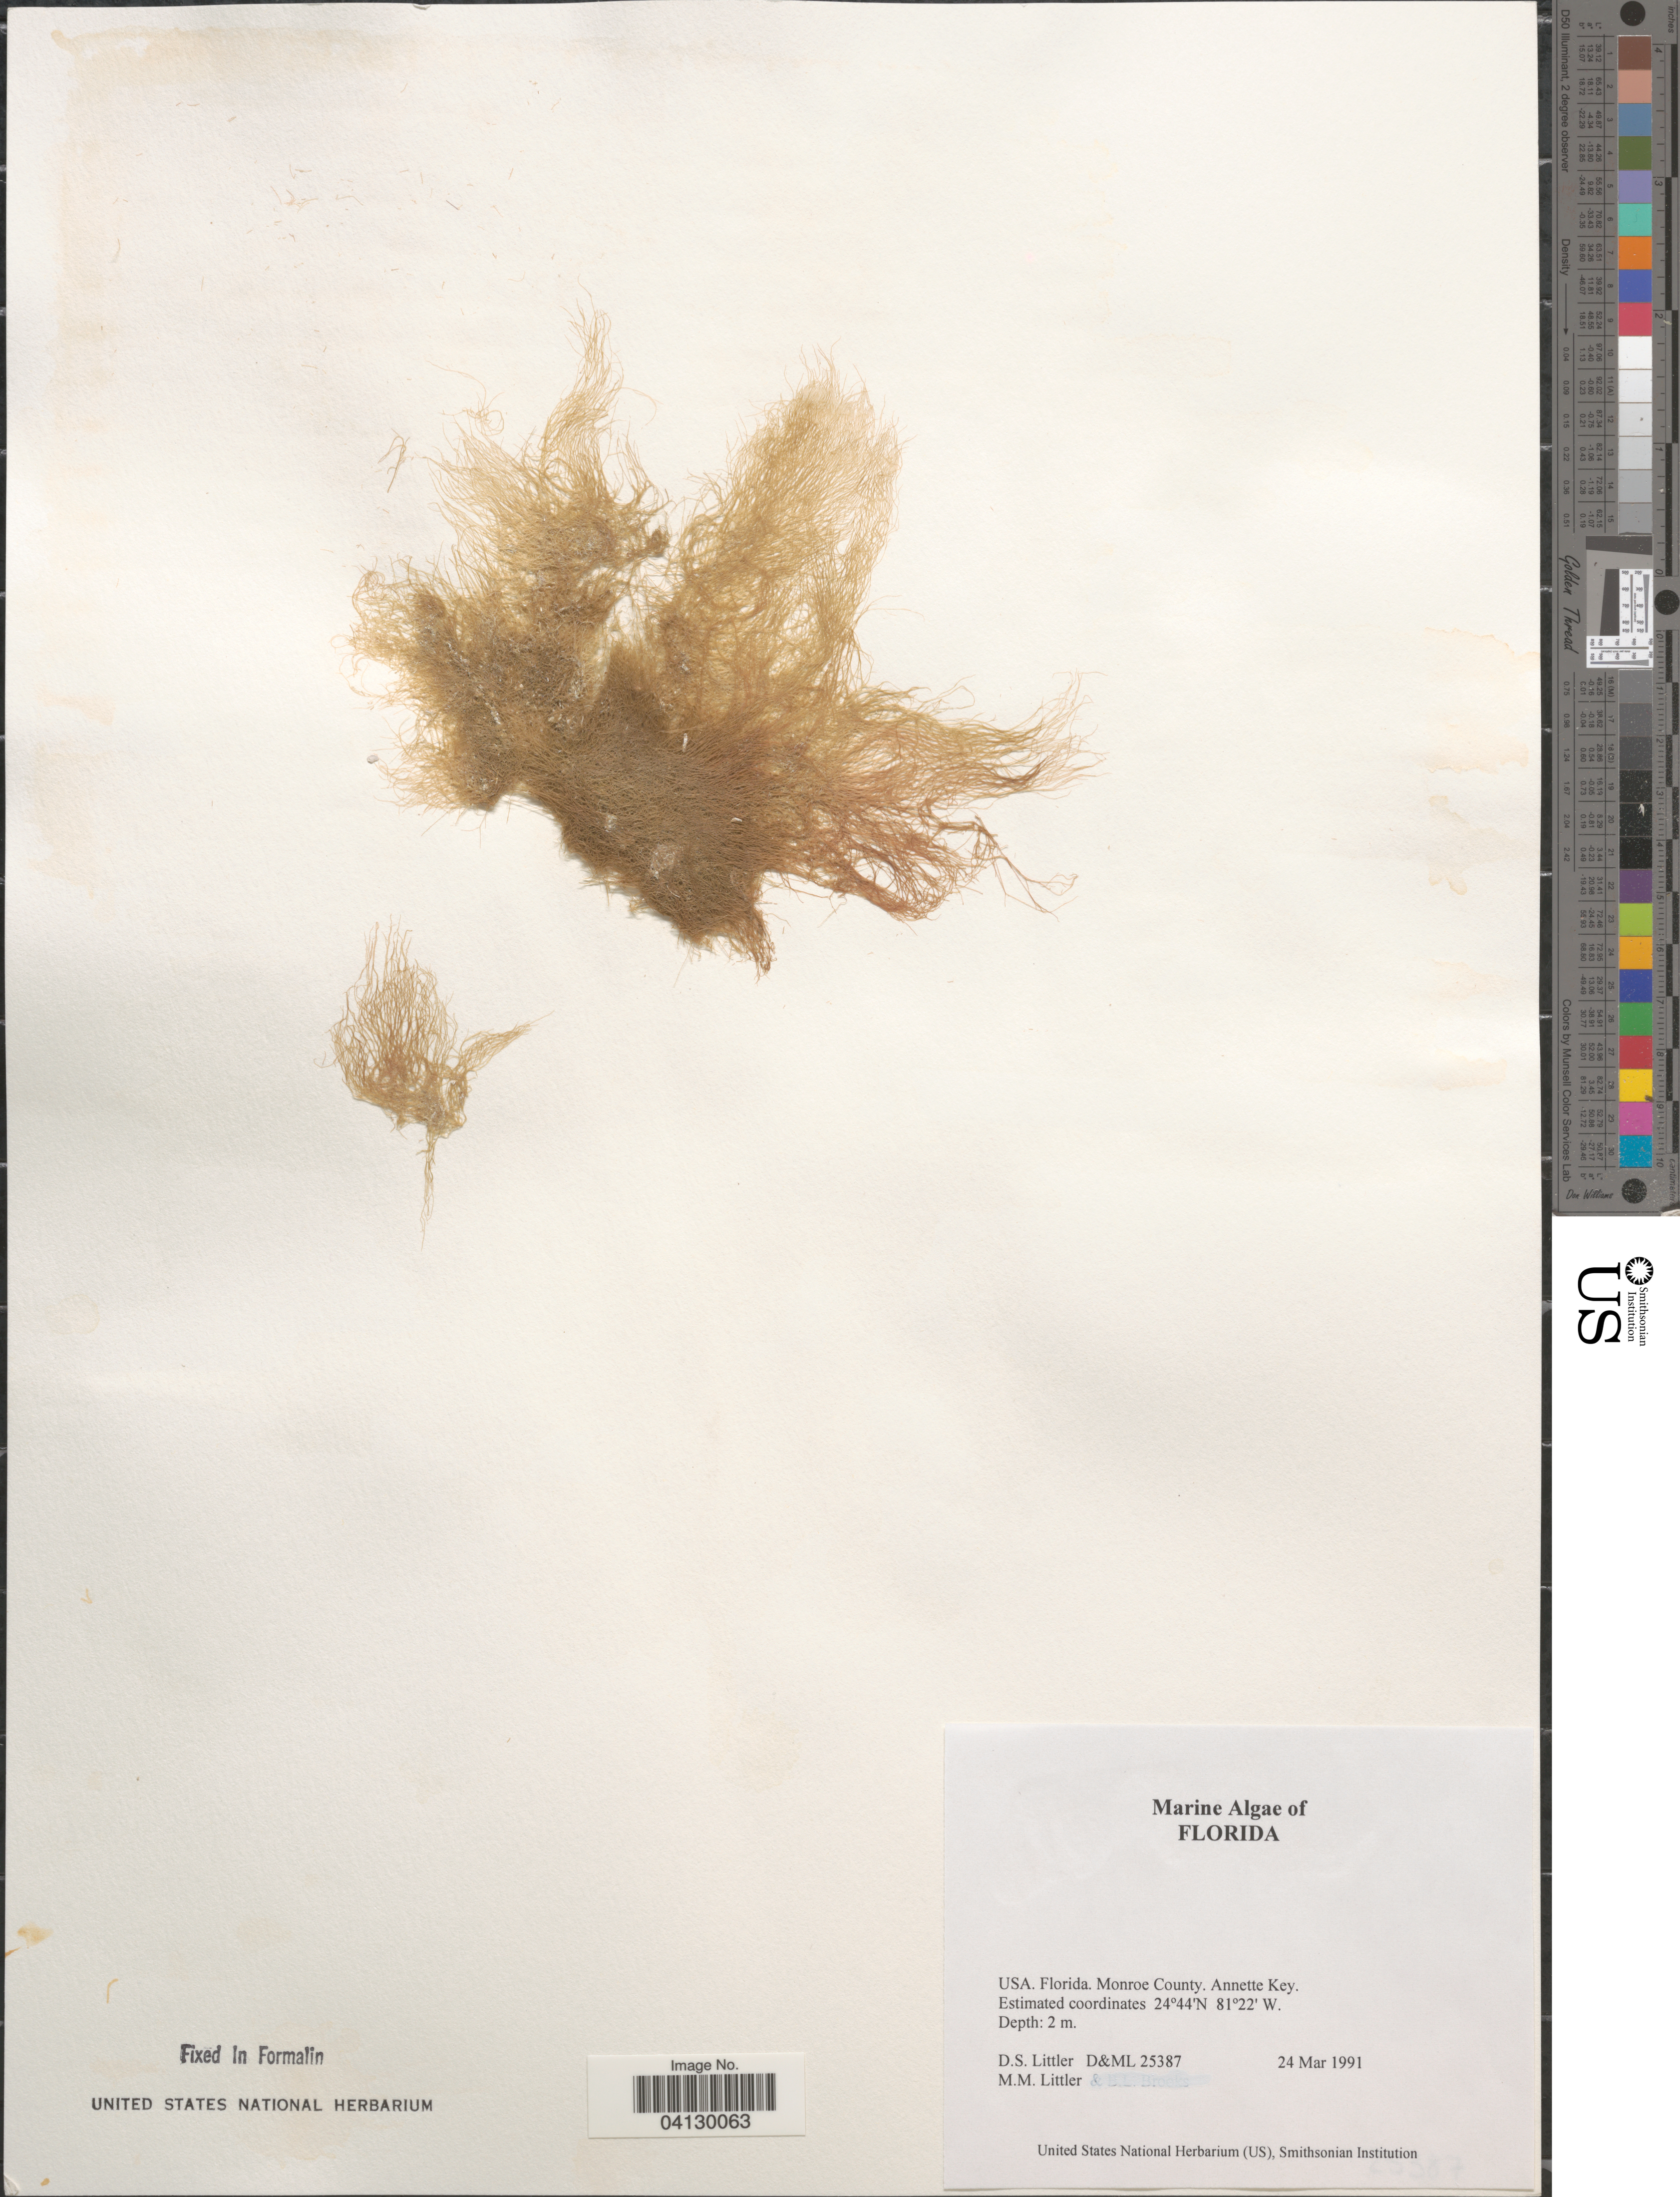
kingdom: Plantae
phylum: Rhodophyta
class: Florideophyceae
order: Corallinales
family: Corallinaceae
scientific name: Crustose Coralline Algae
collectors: D. S. Littler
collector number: D&ML 25387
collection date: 1991-03-24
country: United States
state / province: Florida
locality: Monroe County. Annette Key.